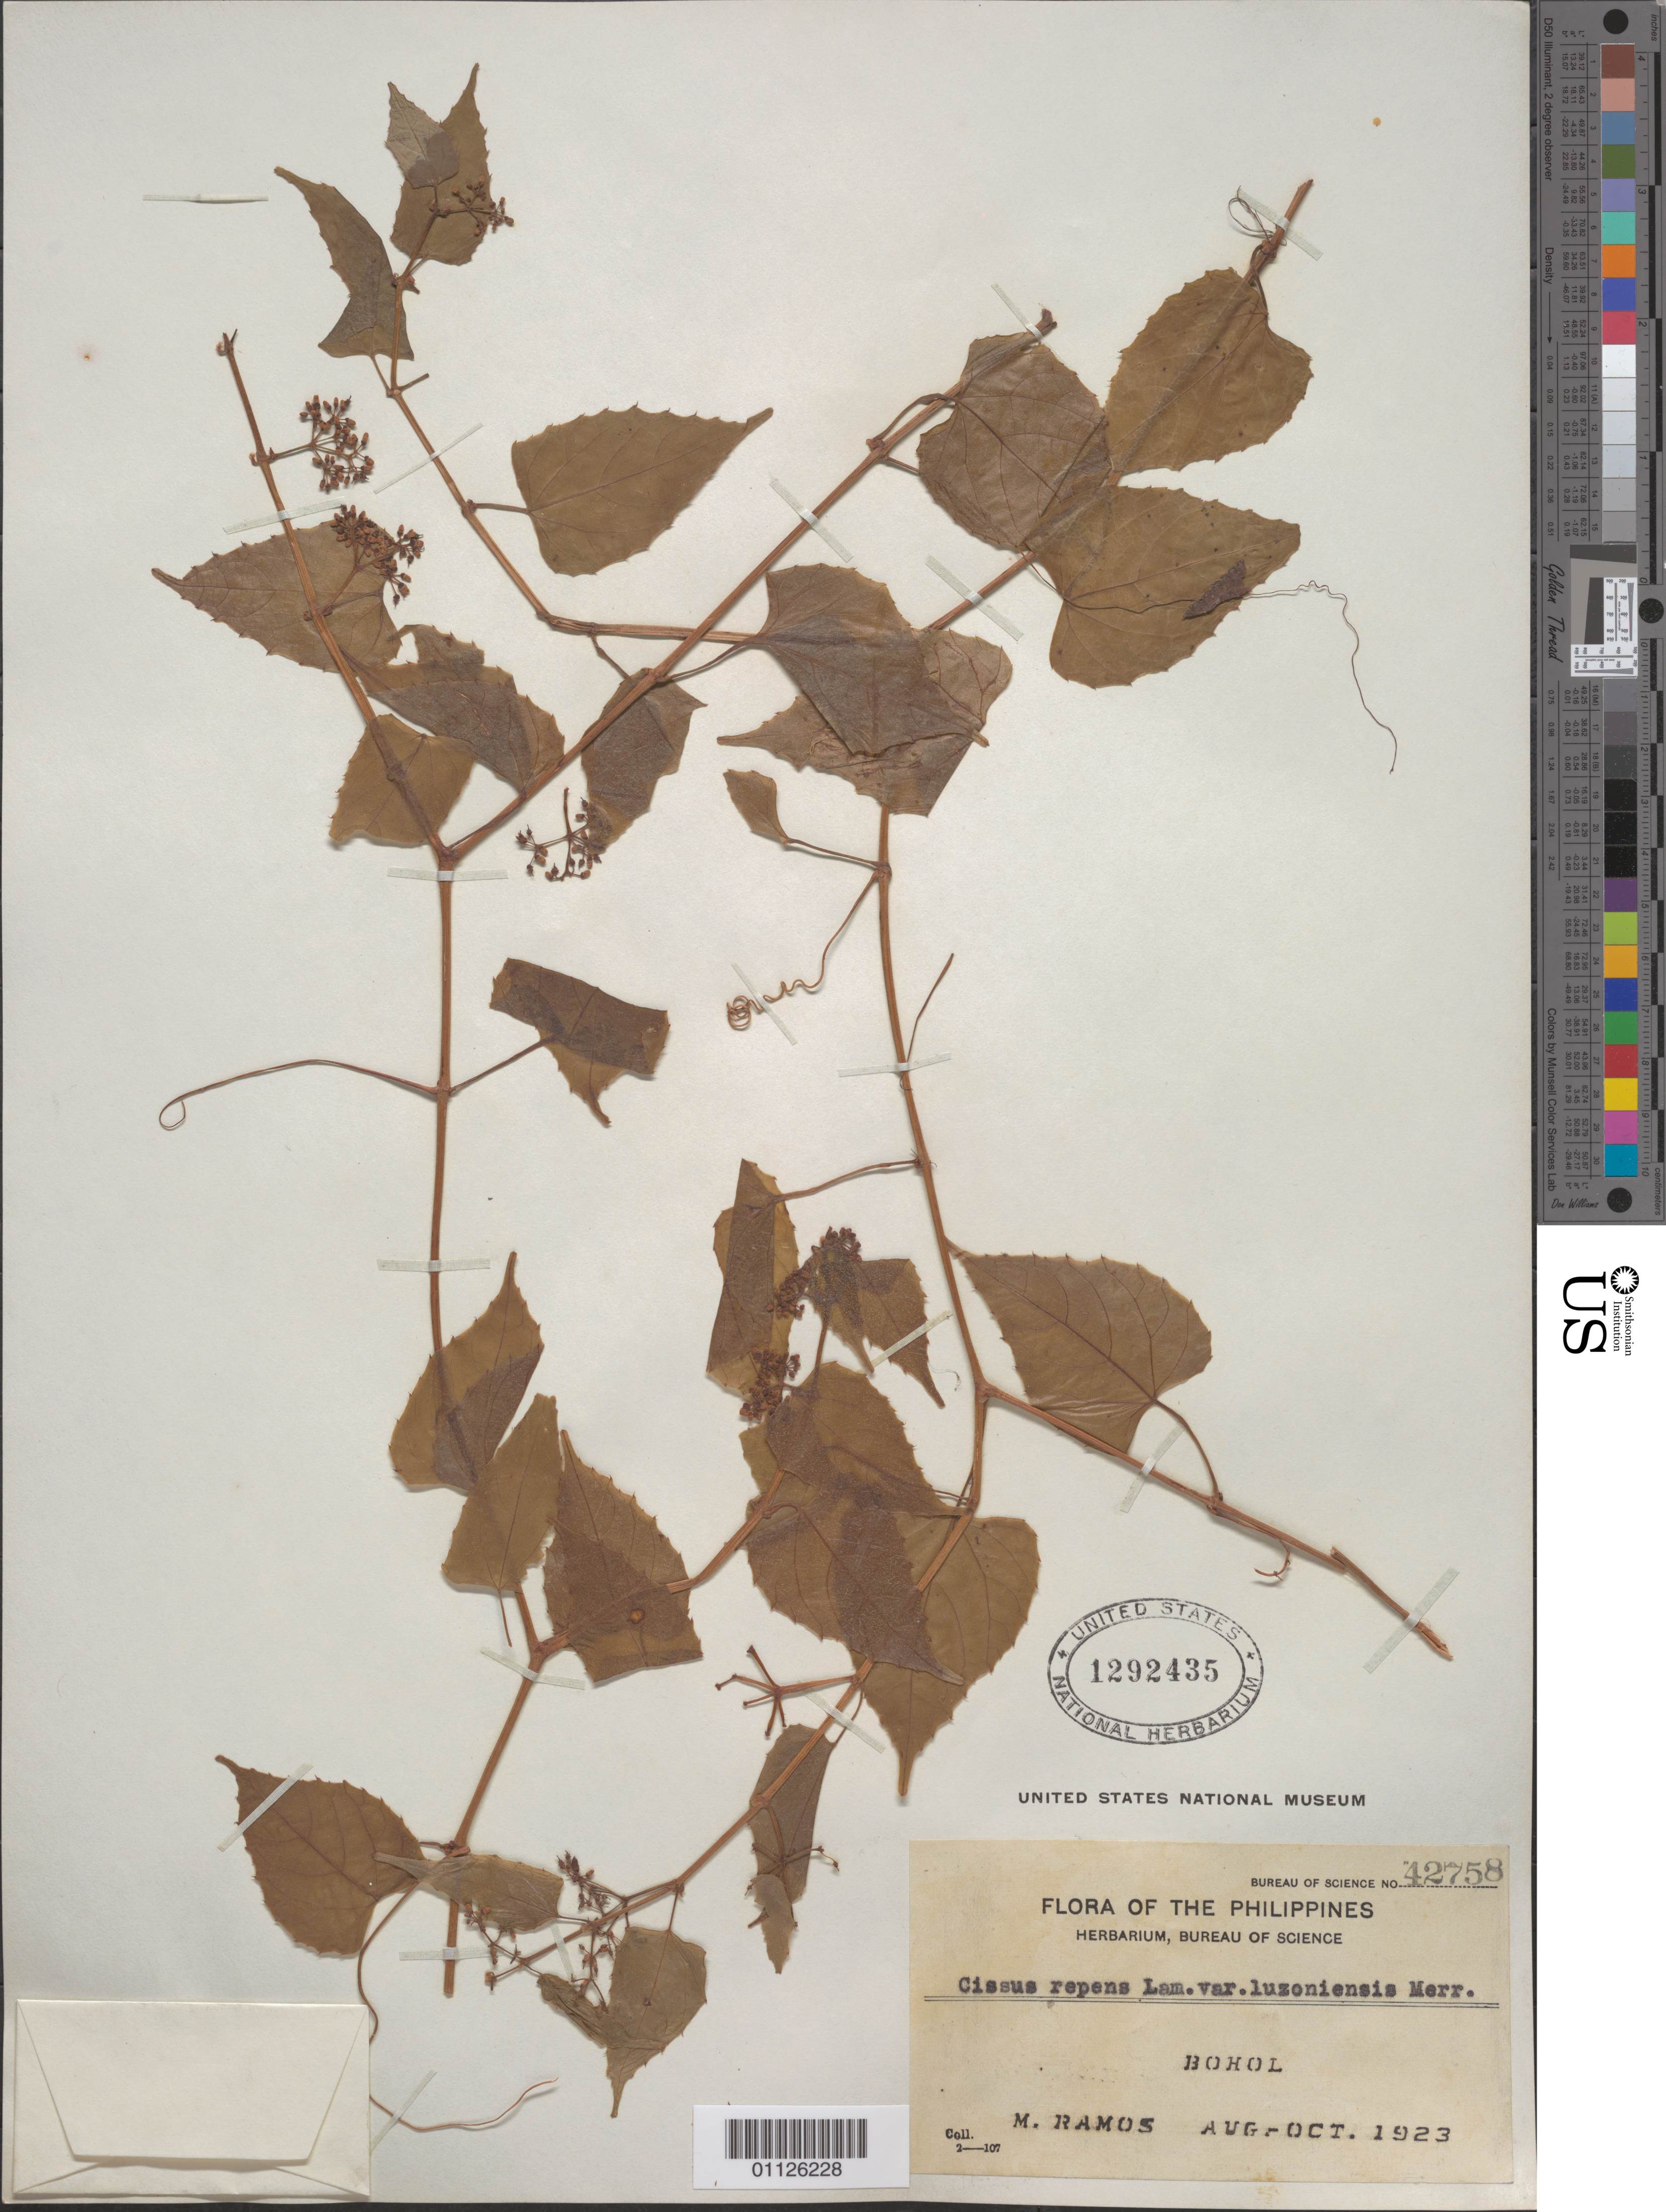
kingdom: Plantae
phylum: Tracheophyta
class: Magnoliopsida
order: Vitales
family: Vitaceae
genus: Cissus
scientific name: Cissus repens var. luzoniensis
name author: Merr.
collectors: M. Ramos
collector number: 42758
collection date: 1923-08/1923-10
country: Philippines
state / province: Central Visayas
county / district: Bohol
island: Bohol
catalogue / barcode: US 1292435